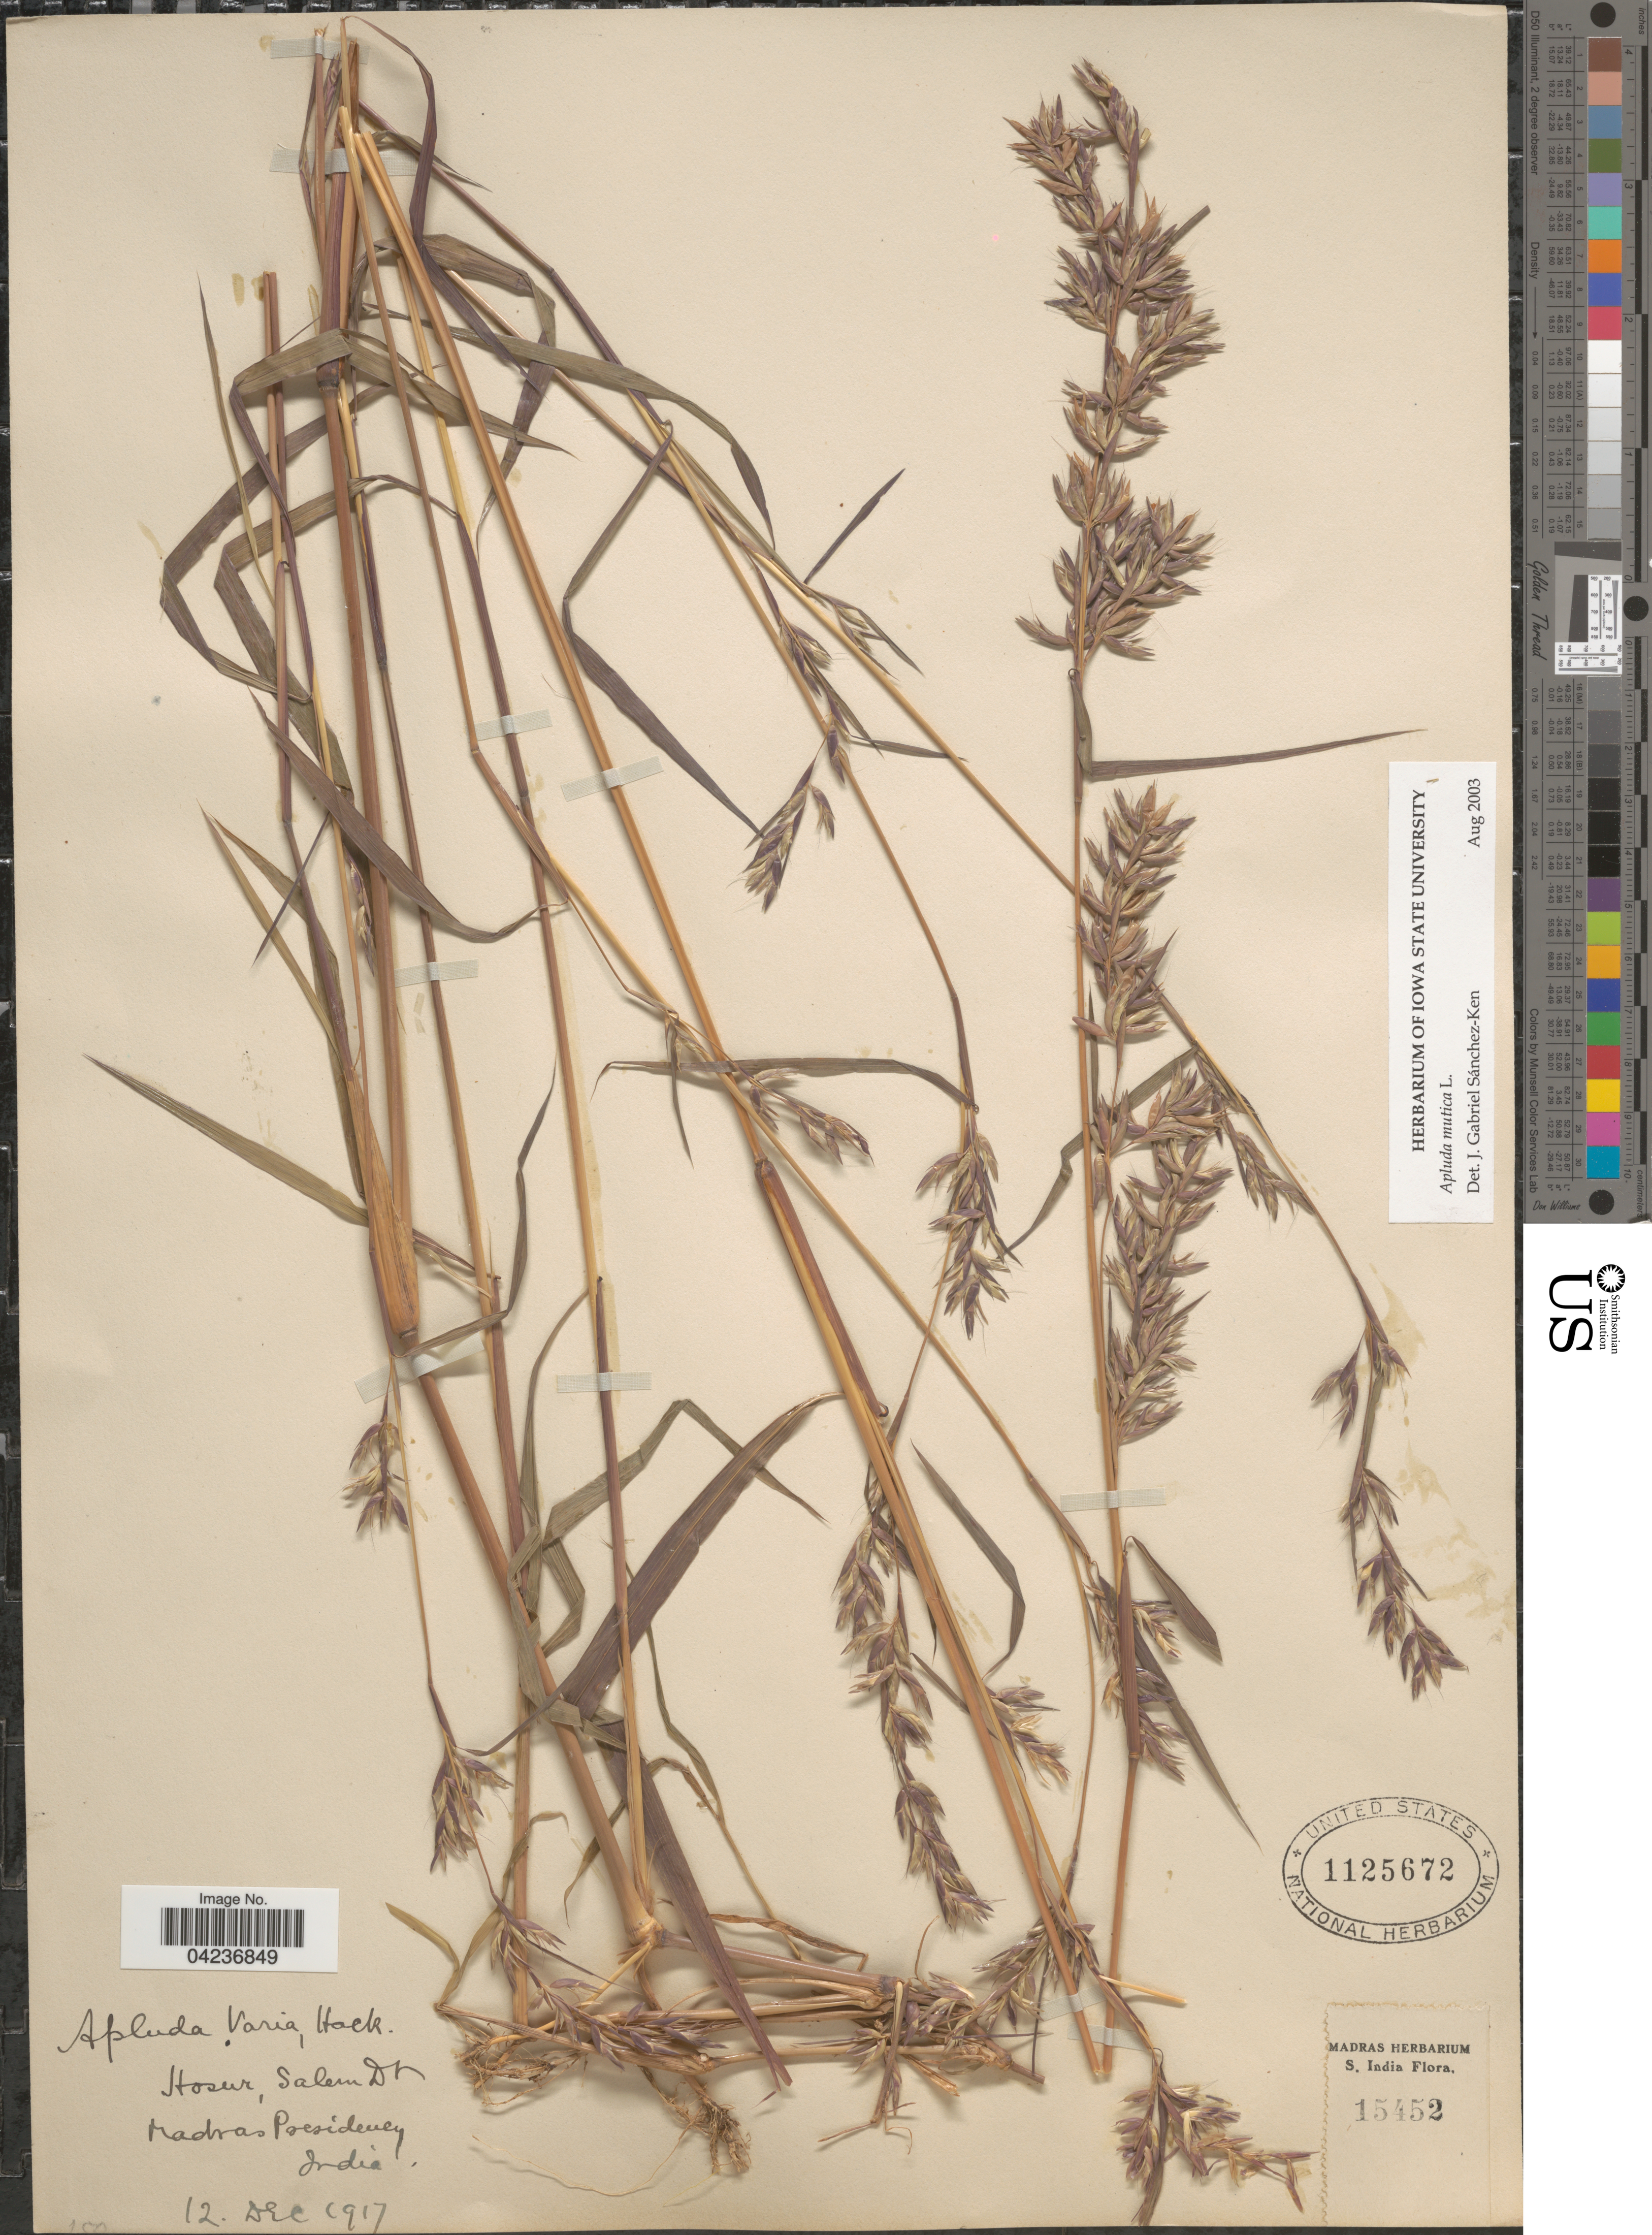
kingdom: Plantae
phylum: Tracheophyta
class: Liliopsida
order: Poales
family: Poaceae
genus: Apluda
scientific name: Apluda mutica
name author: L.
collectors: Ex herb. Madras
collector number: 15452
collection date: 1917-12-12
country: India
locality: Hosur, Salem Dt. Madras Presidency. S. India.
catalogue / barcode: US 1125672